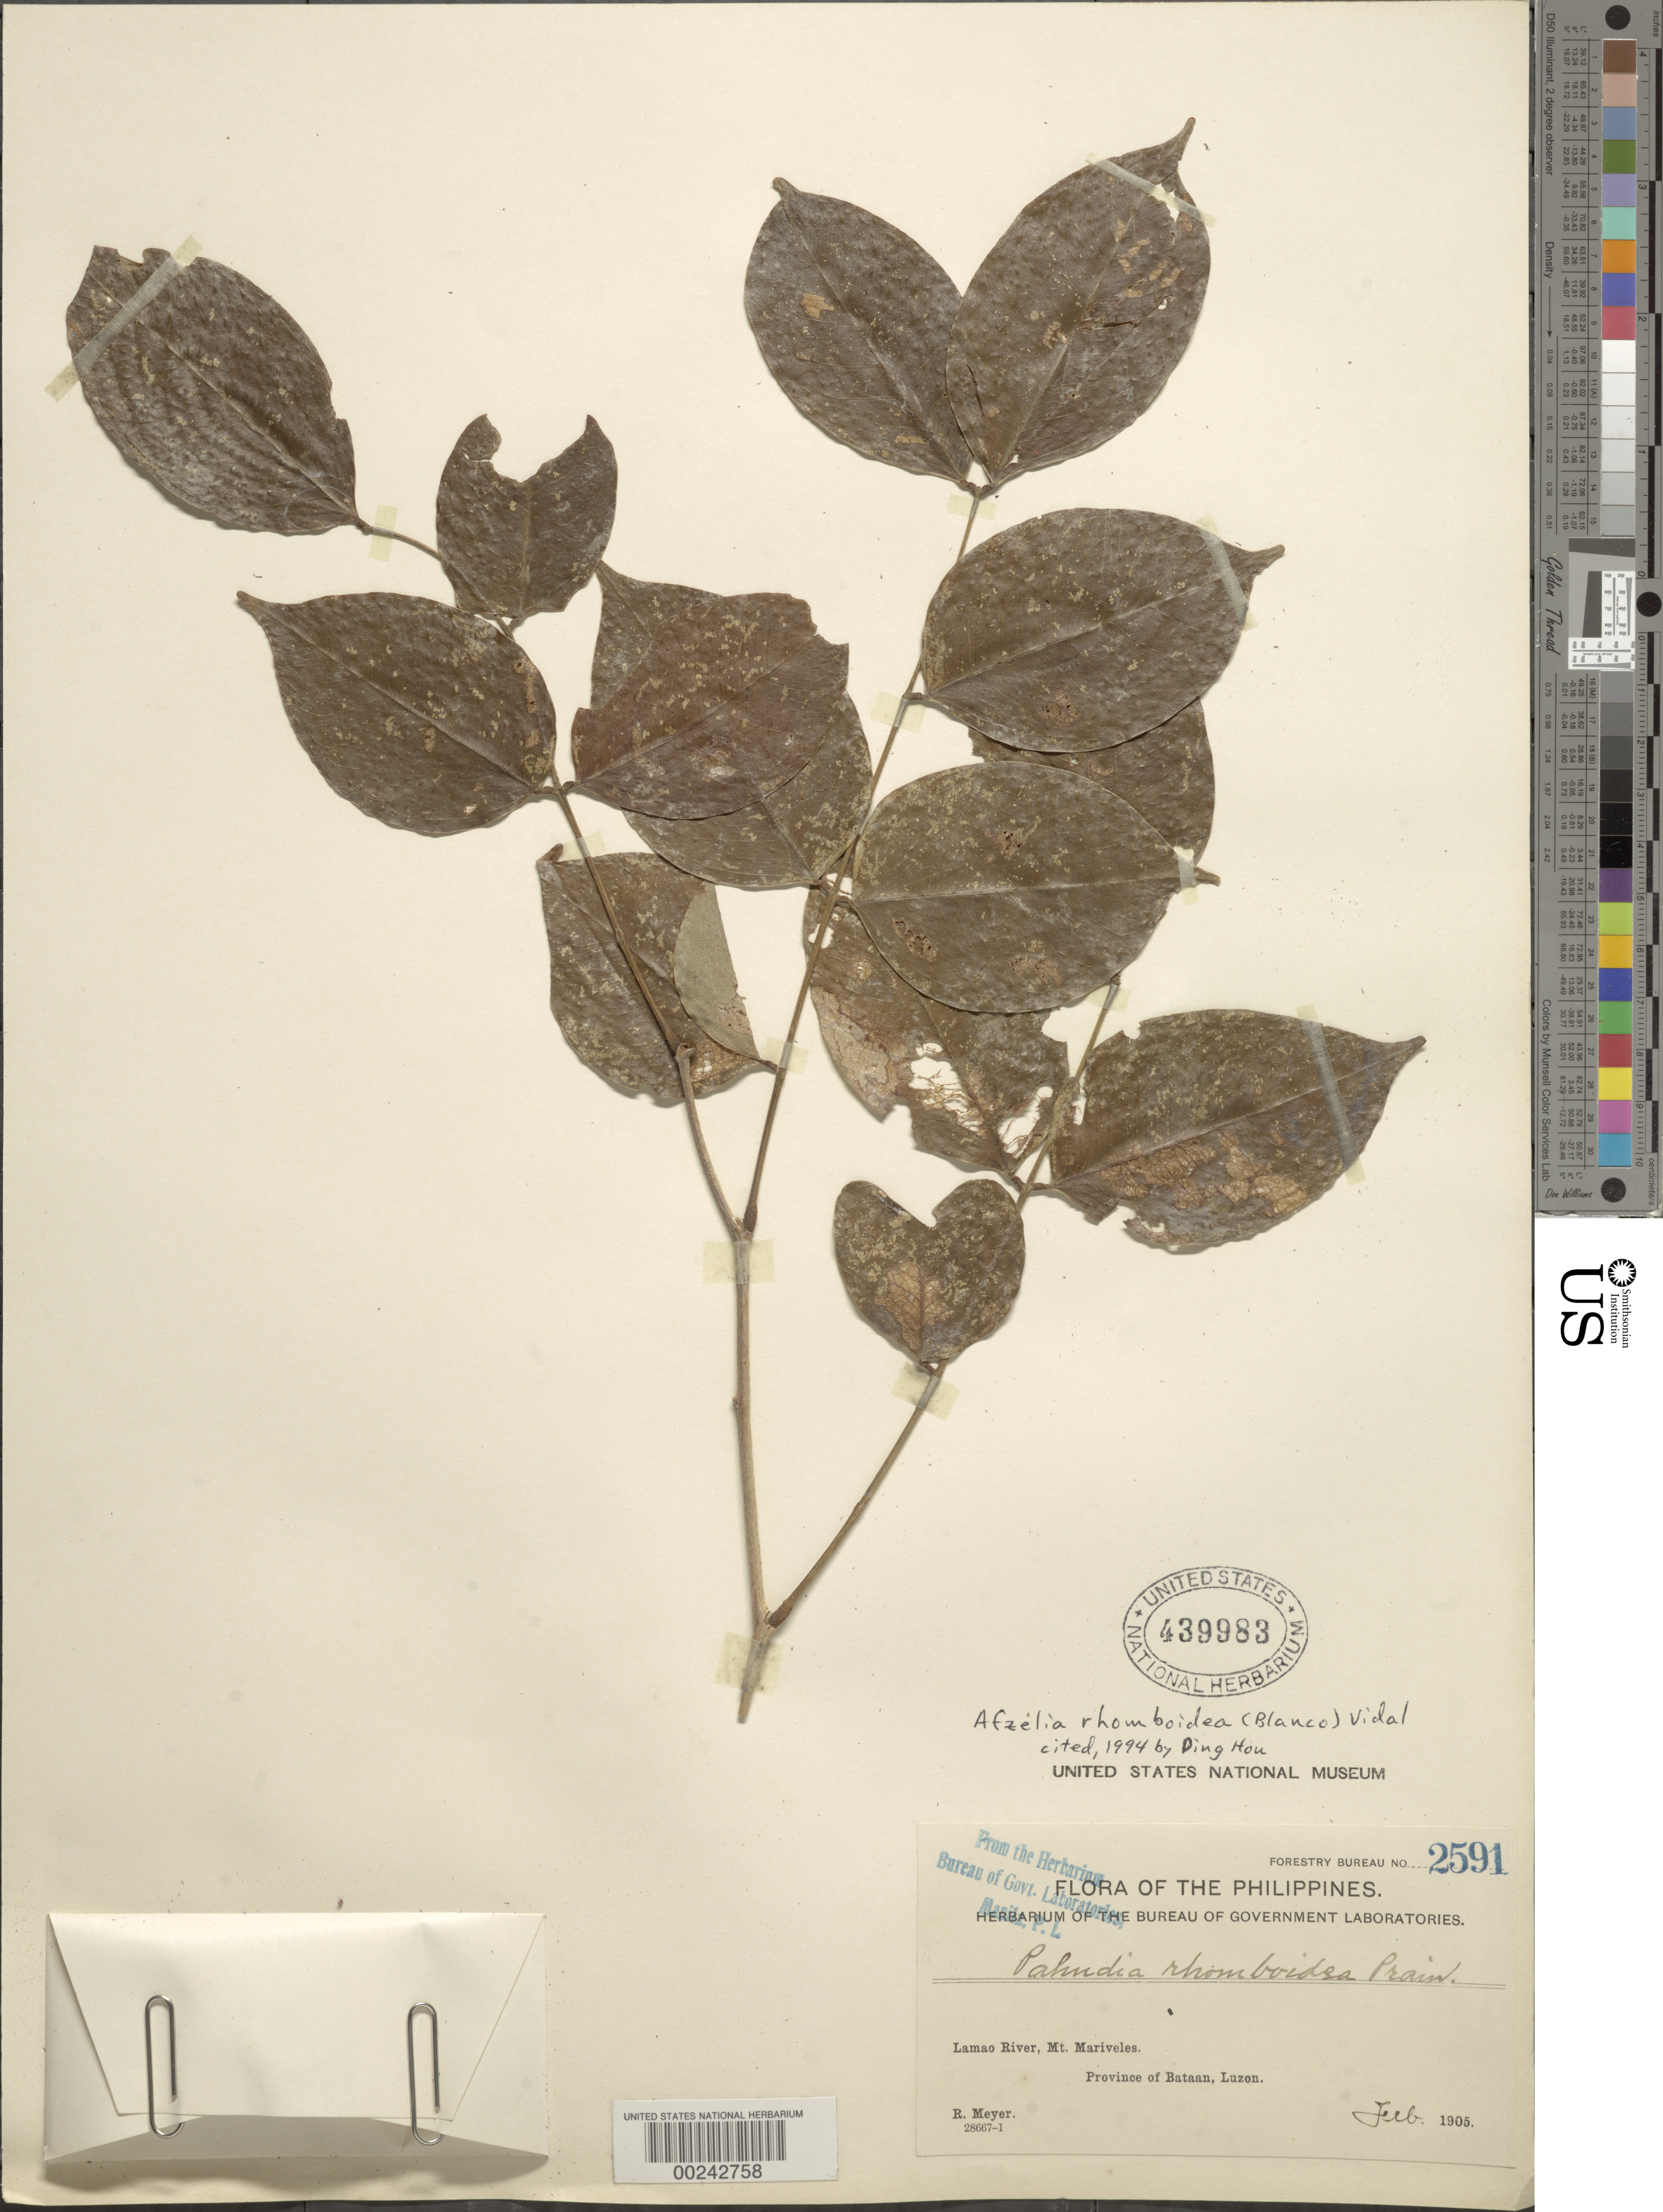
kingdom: Plantae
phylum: Tracheophyta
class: Magnoliopsida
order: Fabales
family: Fabaceae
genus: Afzelia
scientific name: Afzelia rhomboidea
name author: (Blanco) S. Vidal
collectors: R. Meyer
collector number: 2591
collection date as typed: Feb 1905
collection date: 1905-02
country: Philippines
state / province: Central Luzon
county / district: Bataan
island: Luzon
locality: Lamao River, Mt. Mariveles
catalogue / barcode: US 439983